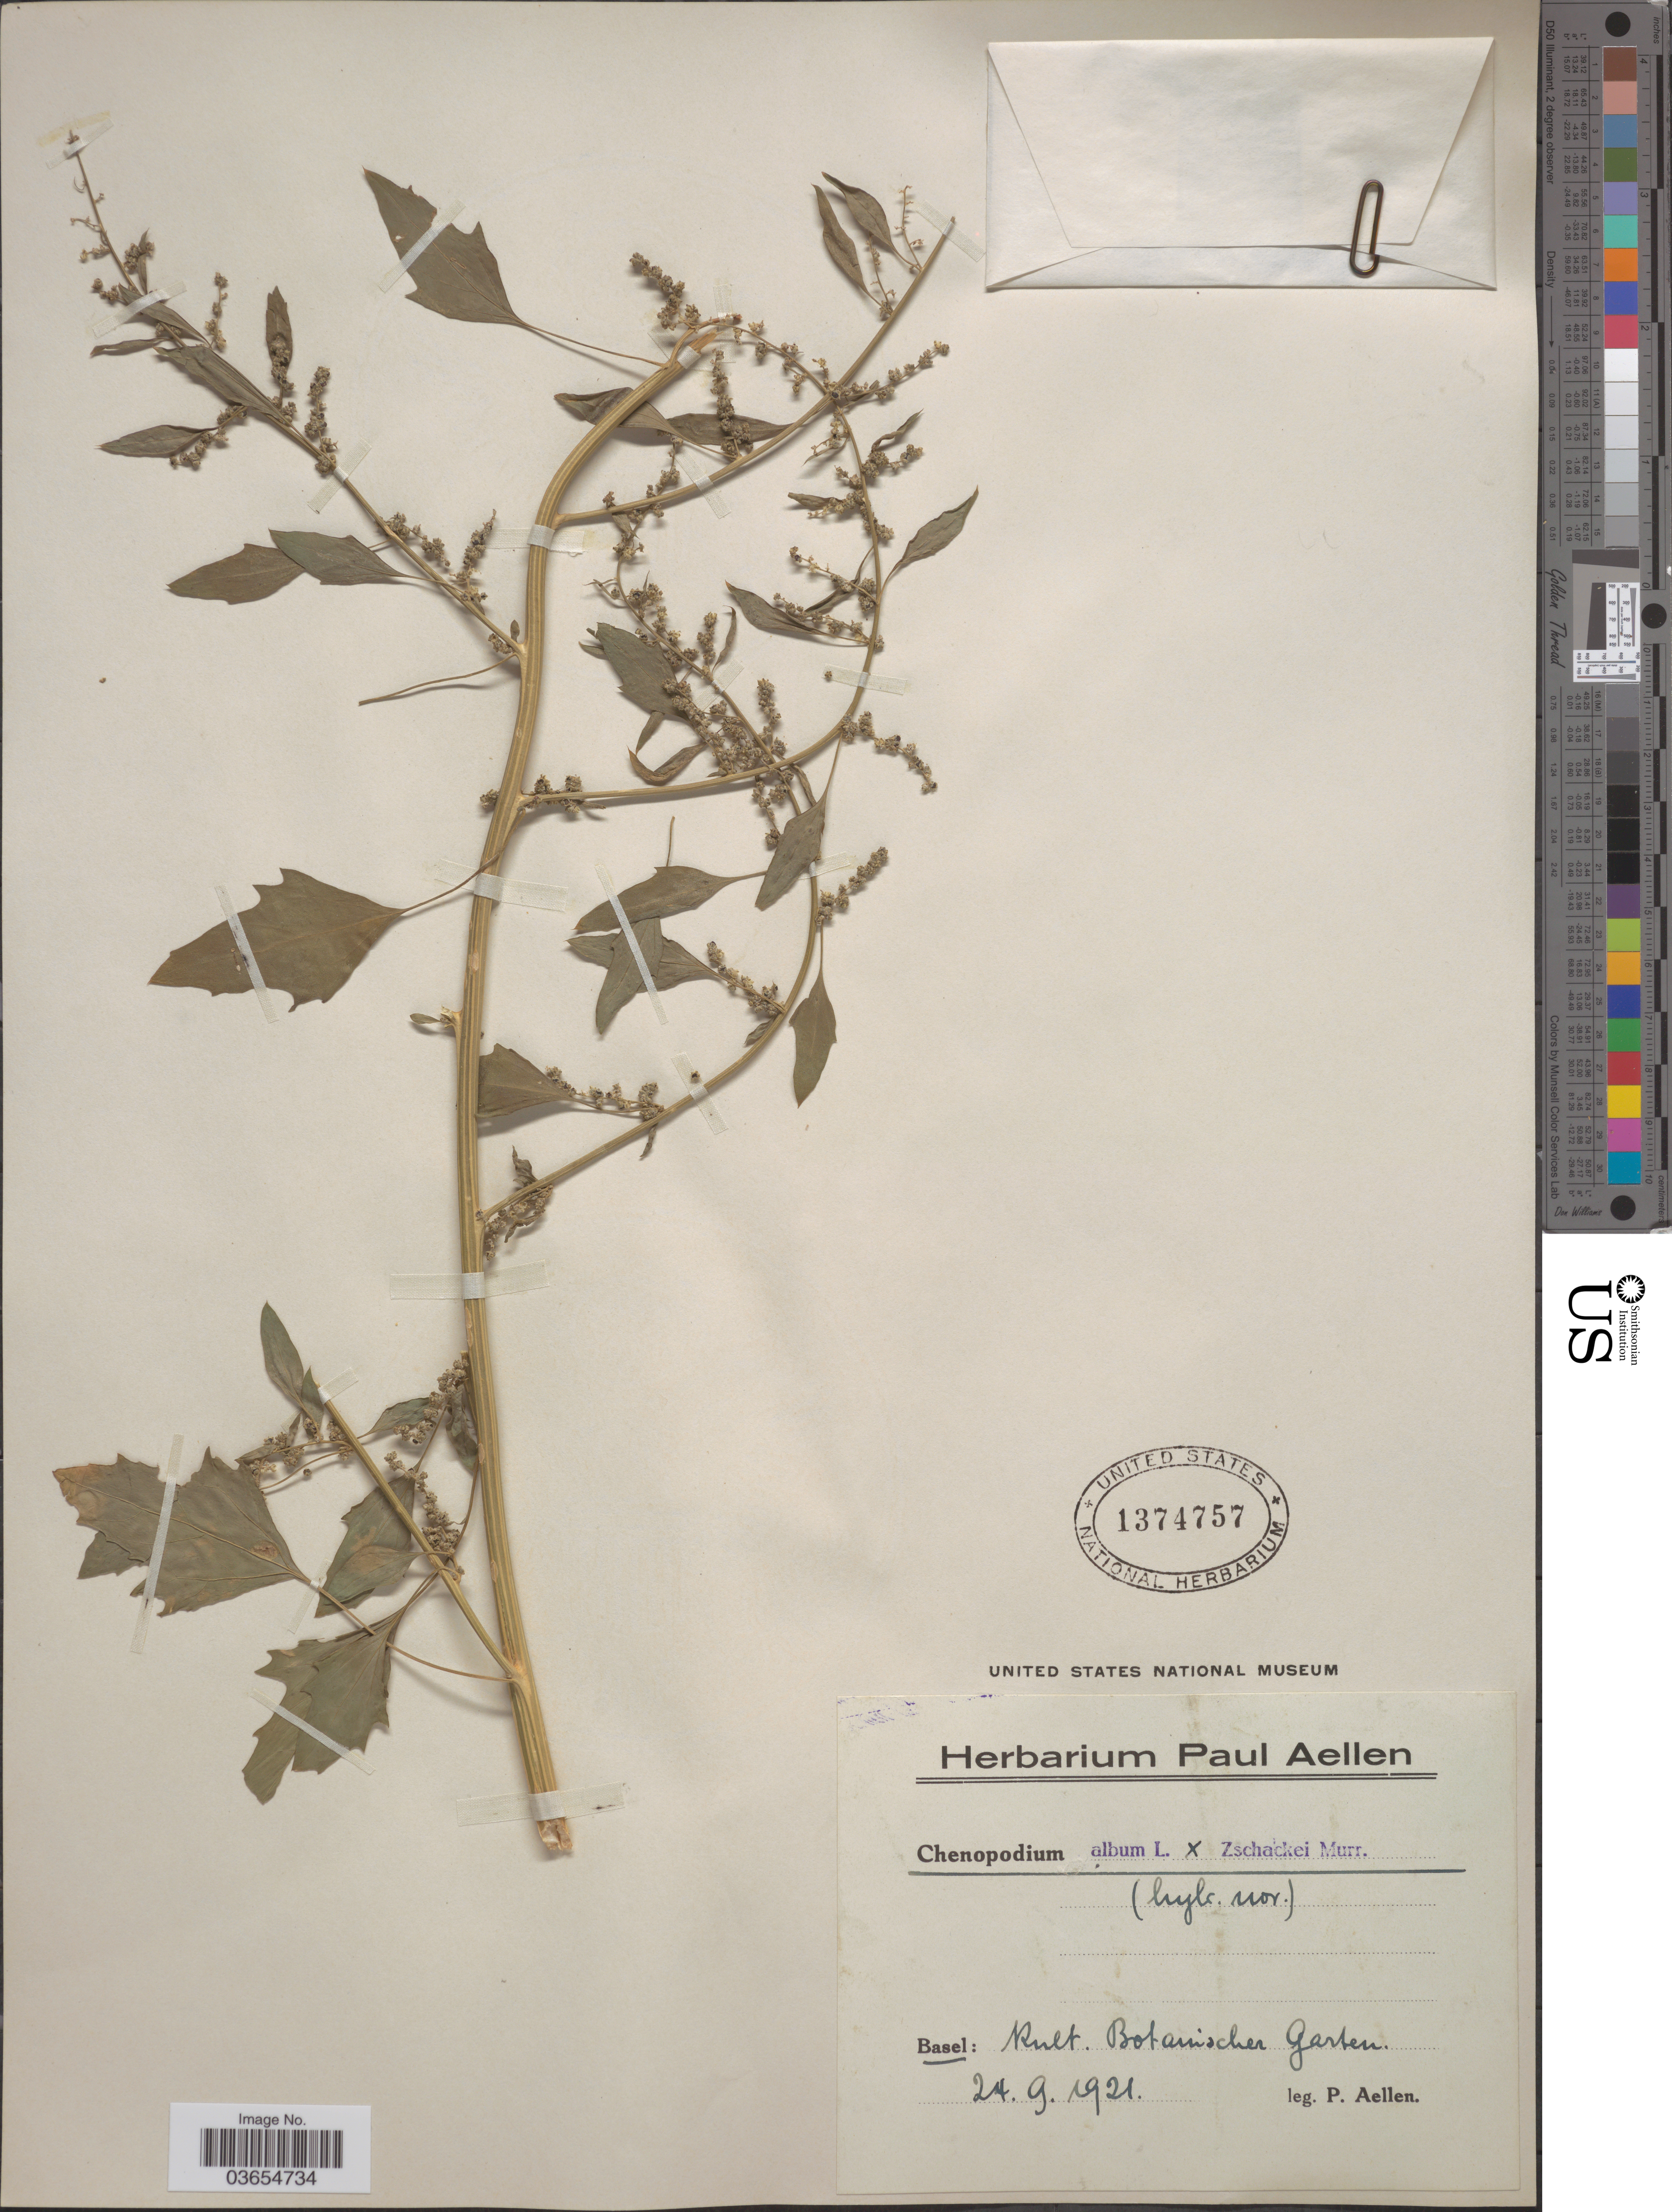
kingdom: Plantae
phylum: Tracheophyta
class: Magnoliopsida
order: Caryophyllales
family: Amaranthaceae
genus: Chenopodium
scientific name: Chenopodium album x C. zschackei Murr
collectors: P. Aellen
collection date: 1921-09-24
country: Switzerland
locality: Basel: Kult. Botanischer Garten.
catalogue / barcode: US 1374757